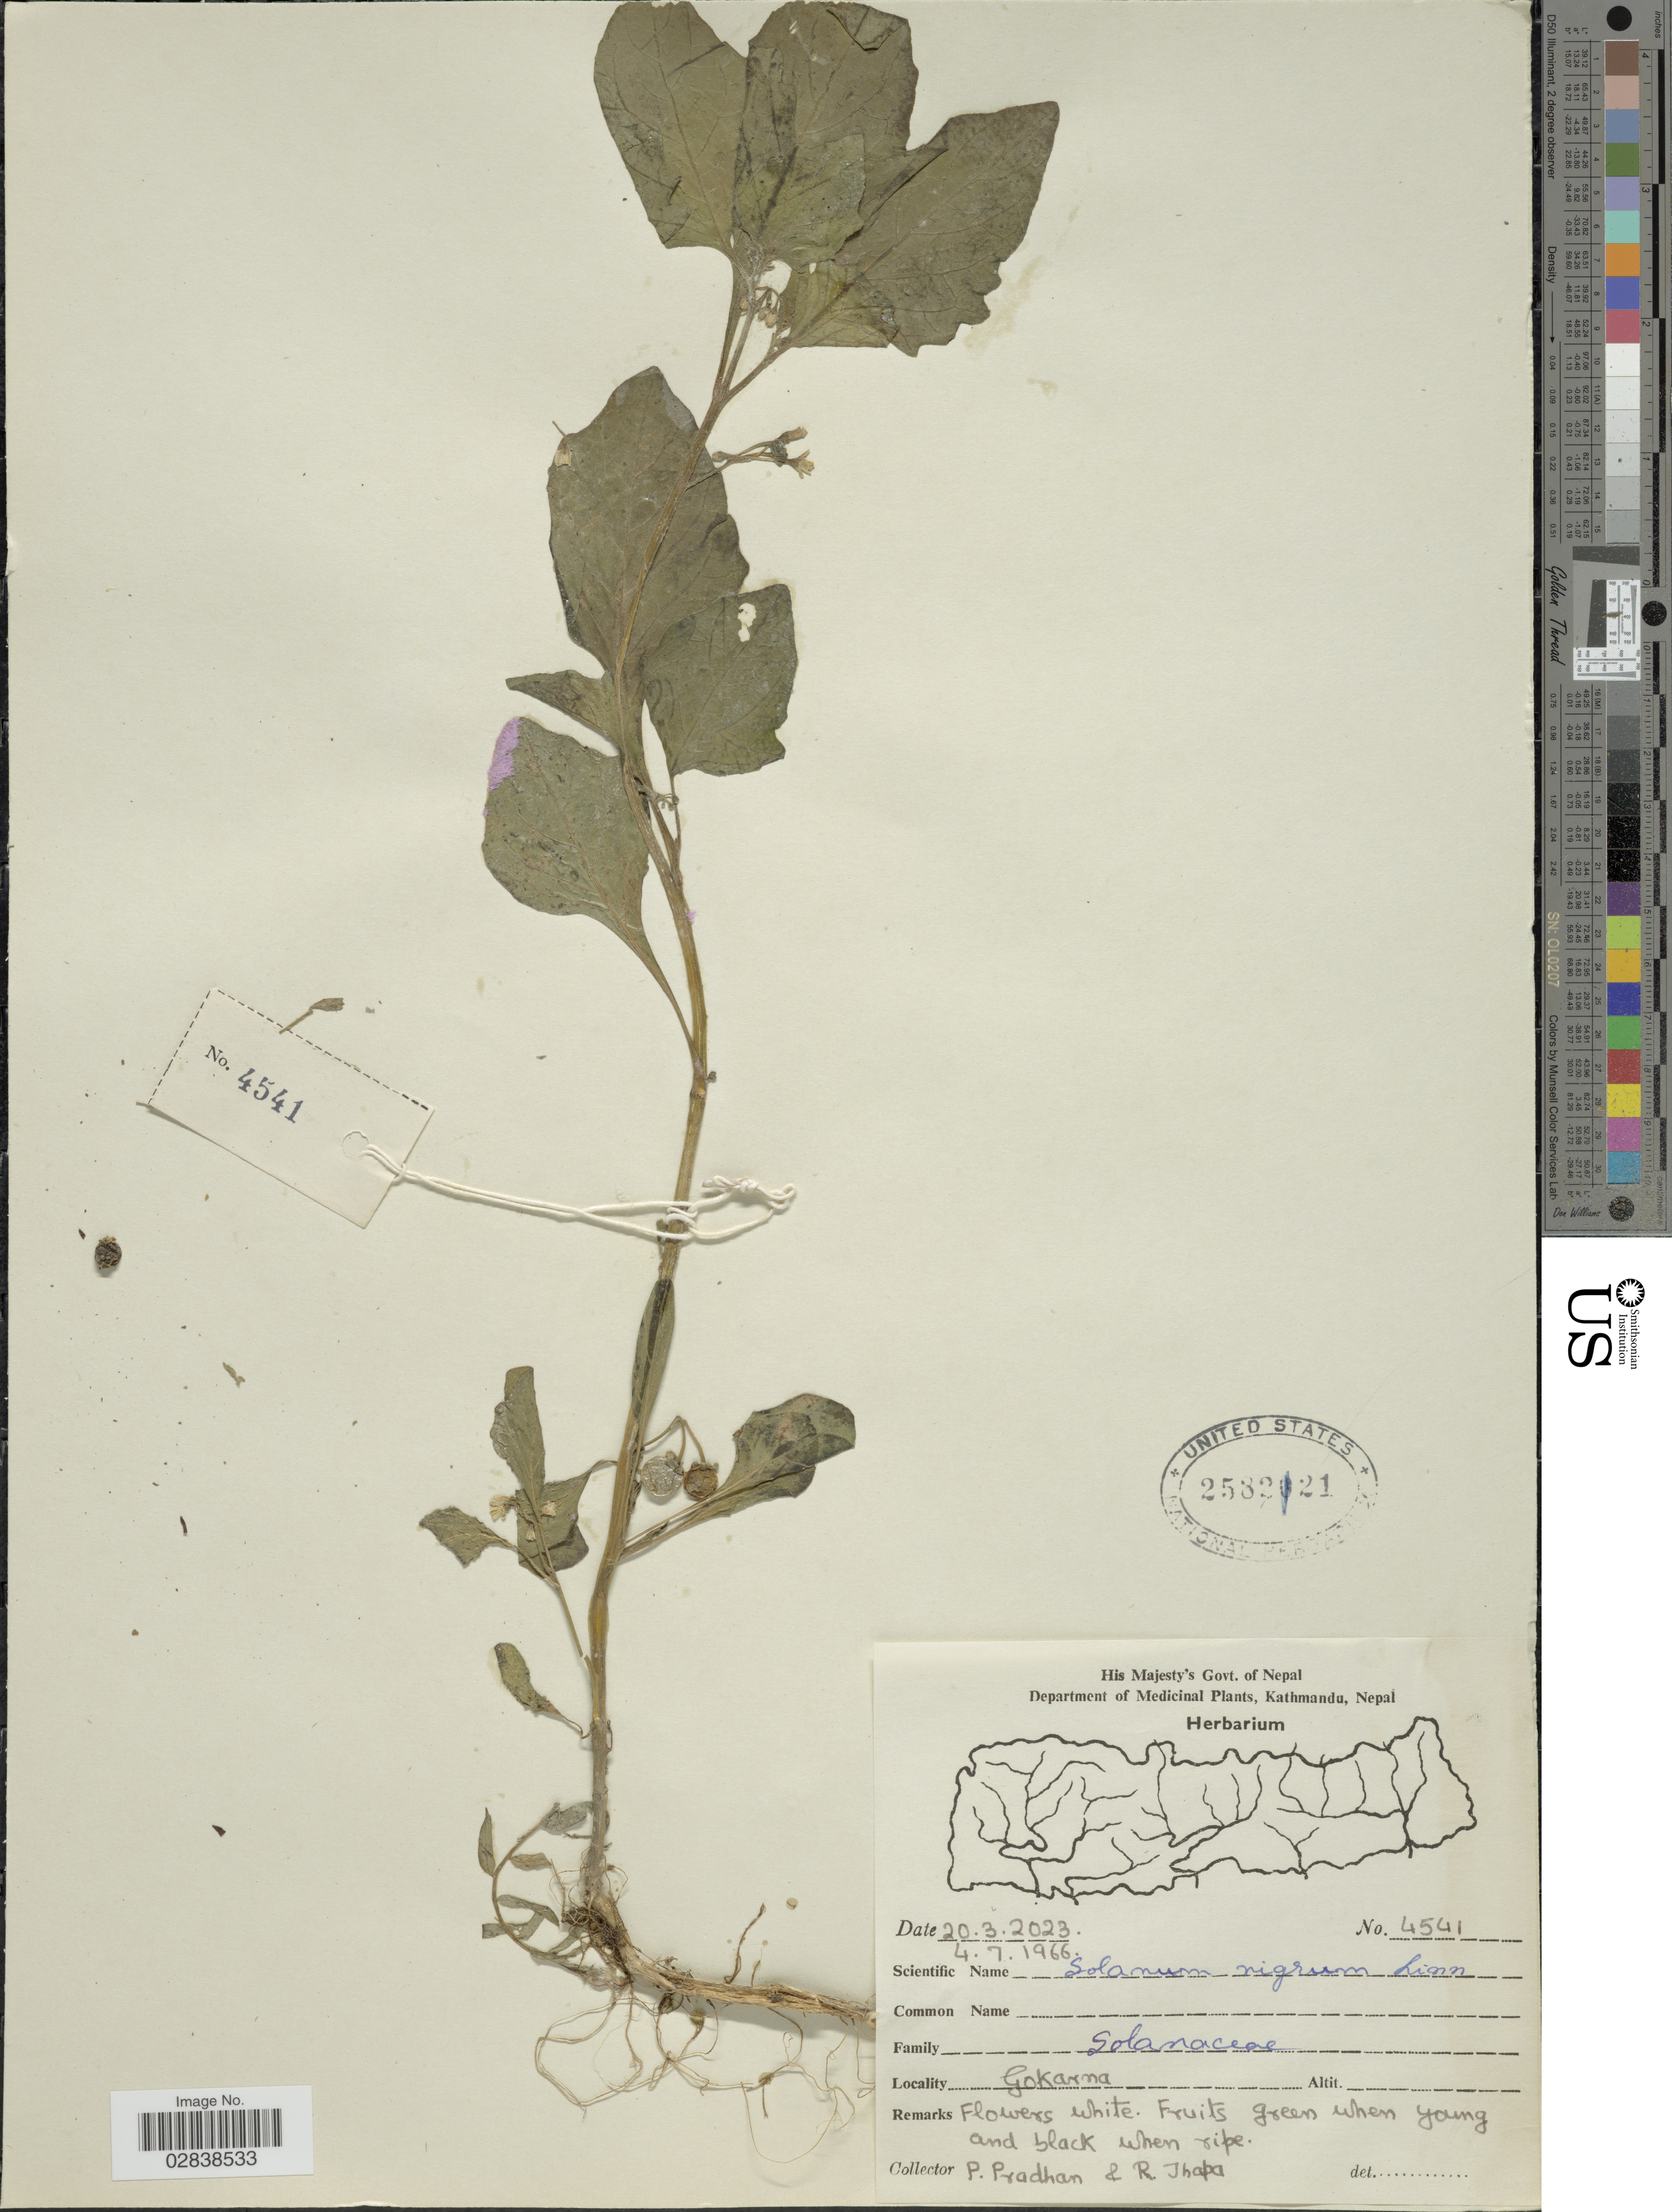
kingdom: Plantae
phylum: Tracheophyta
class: Magnoliopsida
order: Solanales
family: Solanaceae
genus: Solanum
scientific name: Solanum nigrum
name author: L.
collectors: P. Pradhan & R. Thapa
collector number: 4541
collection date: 1966-07-04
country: Nepal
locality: Gokarna.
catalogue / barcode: US 2582121